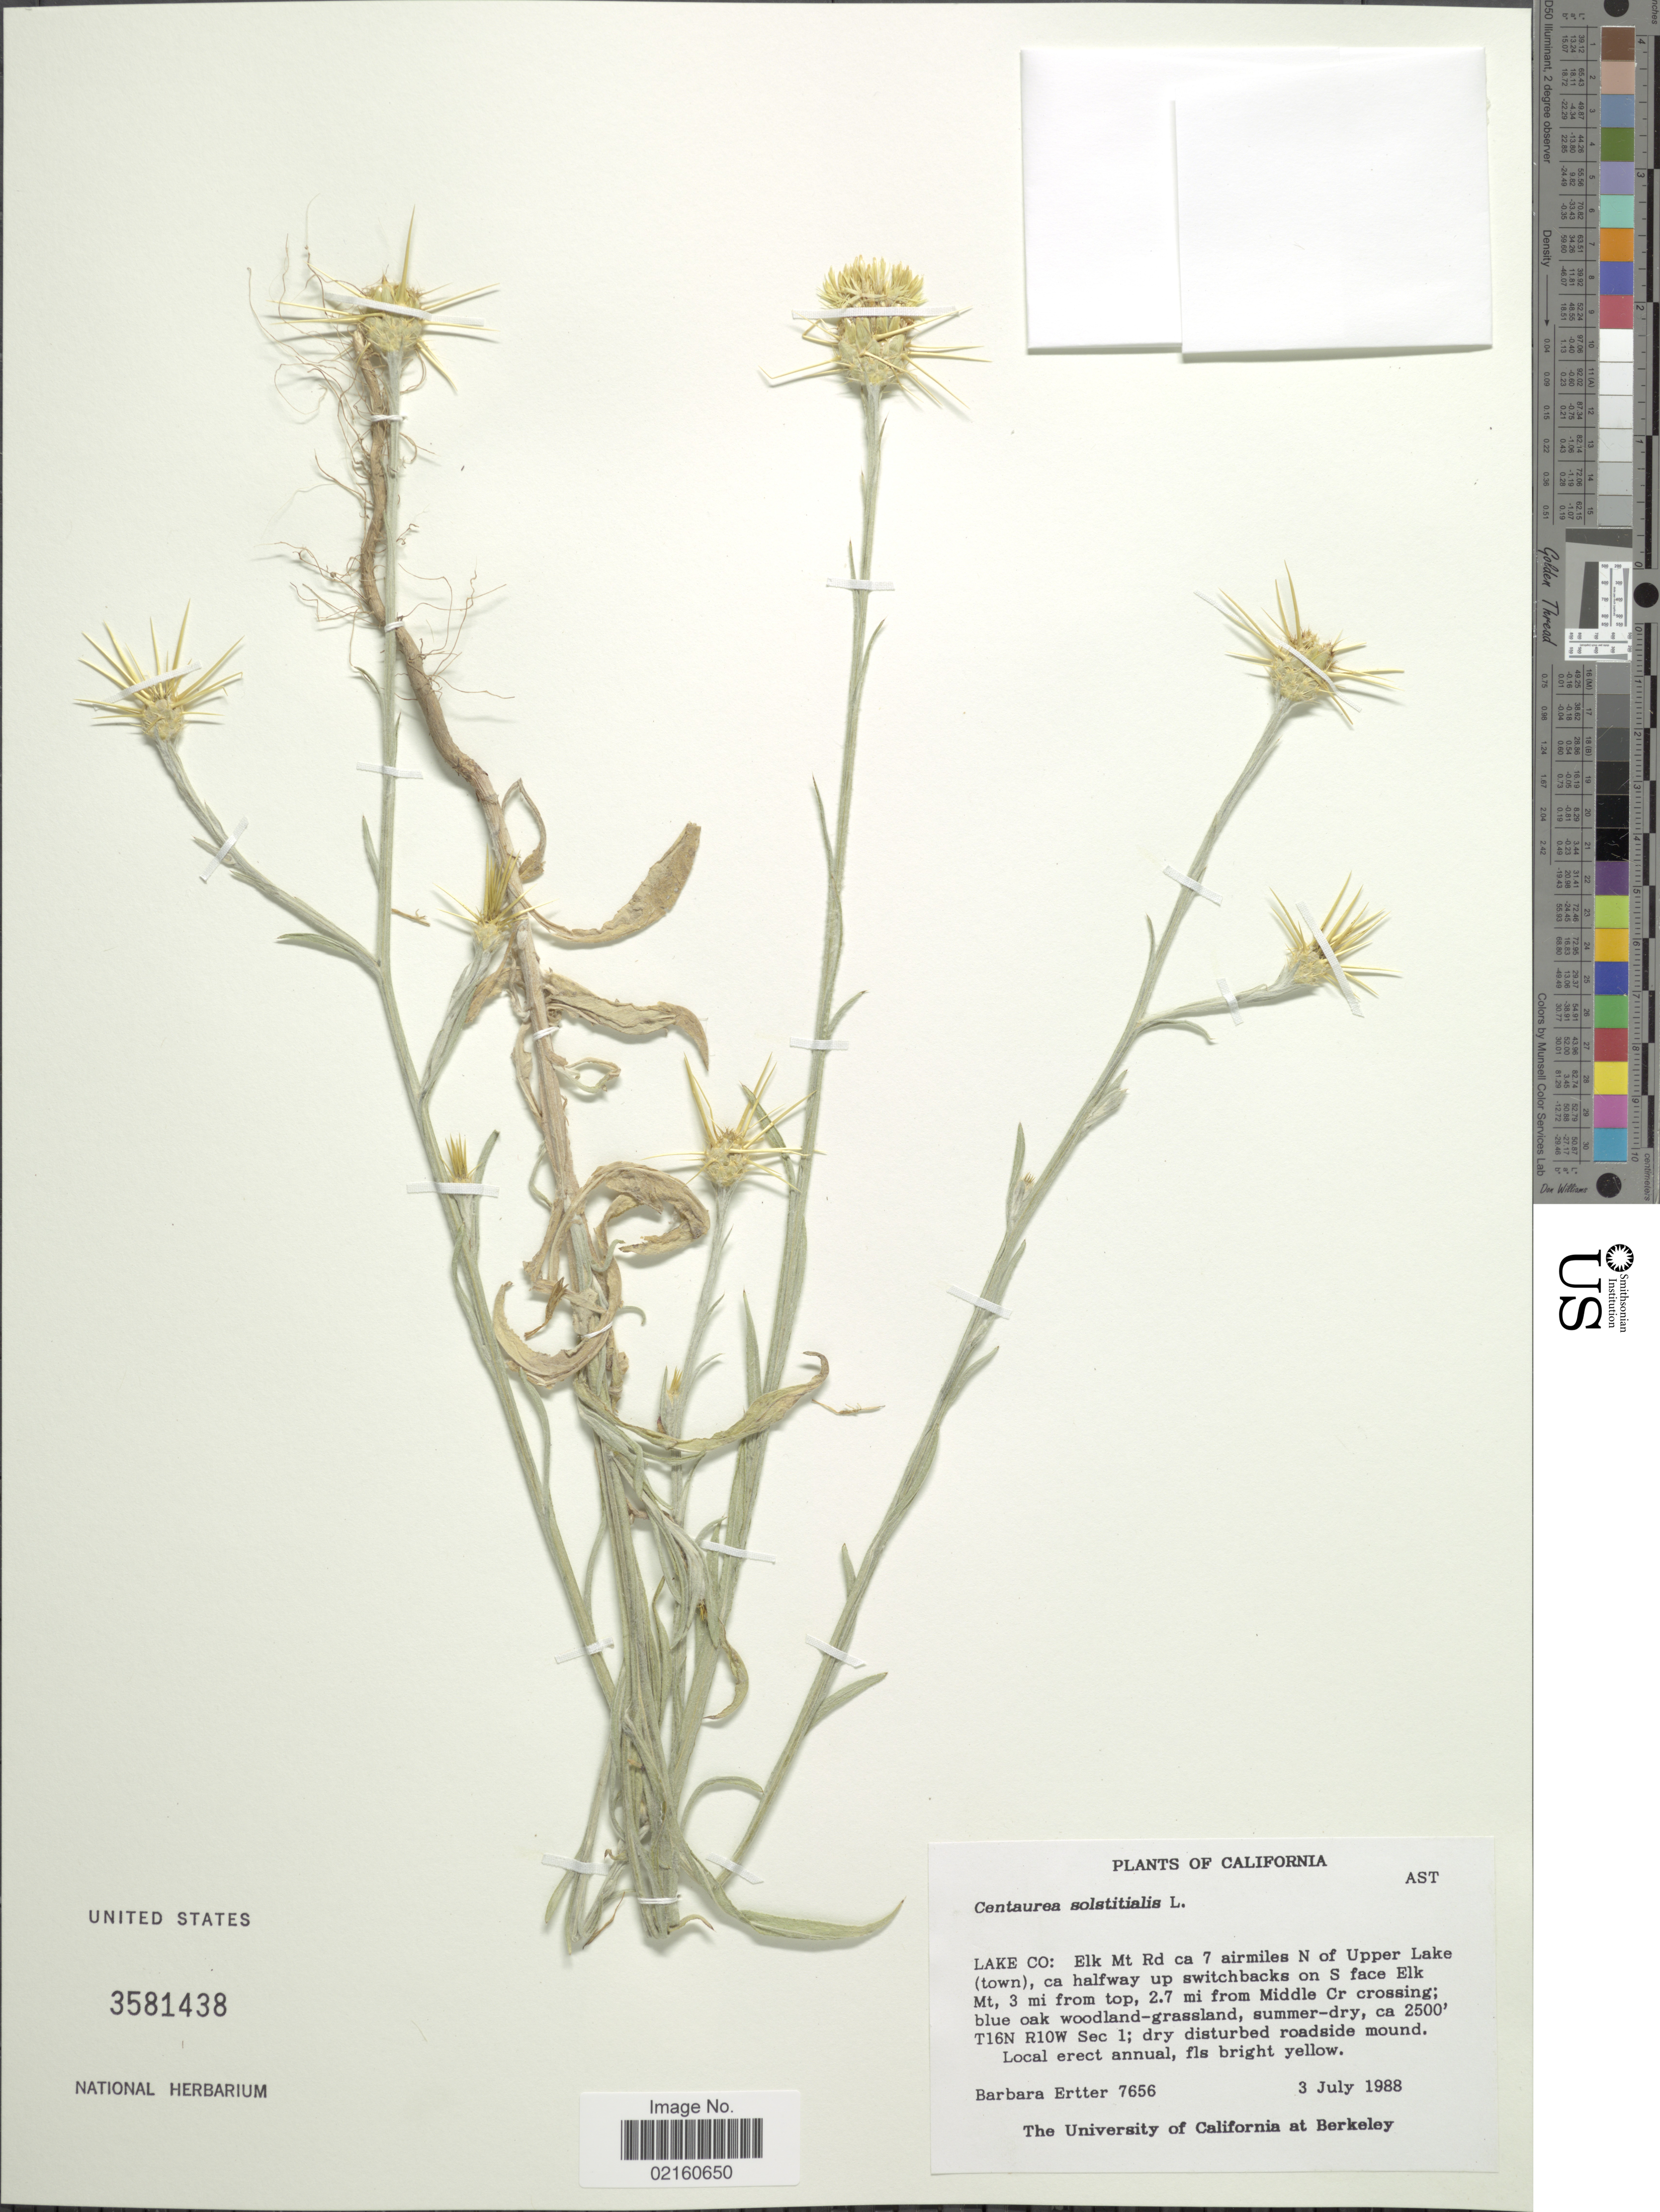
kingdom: Plantae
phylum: Tracheophyta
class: Magnoliopsida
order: Asterales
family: Asteraceae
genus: Centaurea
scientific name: Centaurea solstitialis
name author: L.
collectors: B. Ertter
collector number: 7656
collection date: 1988-07-03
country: United States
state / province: California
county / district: Lake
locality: Lake Co., Elk Mt Rd ca 7 airmiles N of Upper Lake (town), ca halfway up switchbacks on S face Elk Mt, 3 mi from top, 2.7 mi from Middle Cr crossing, T16N, R10W, Sec 1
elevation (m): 762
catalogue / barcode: US 3581438